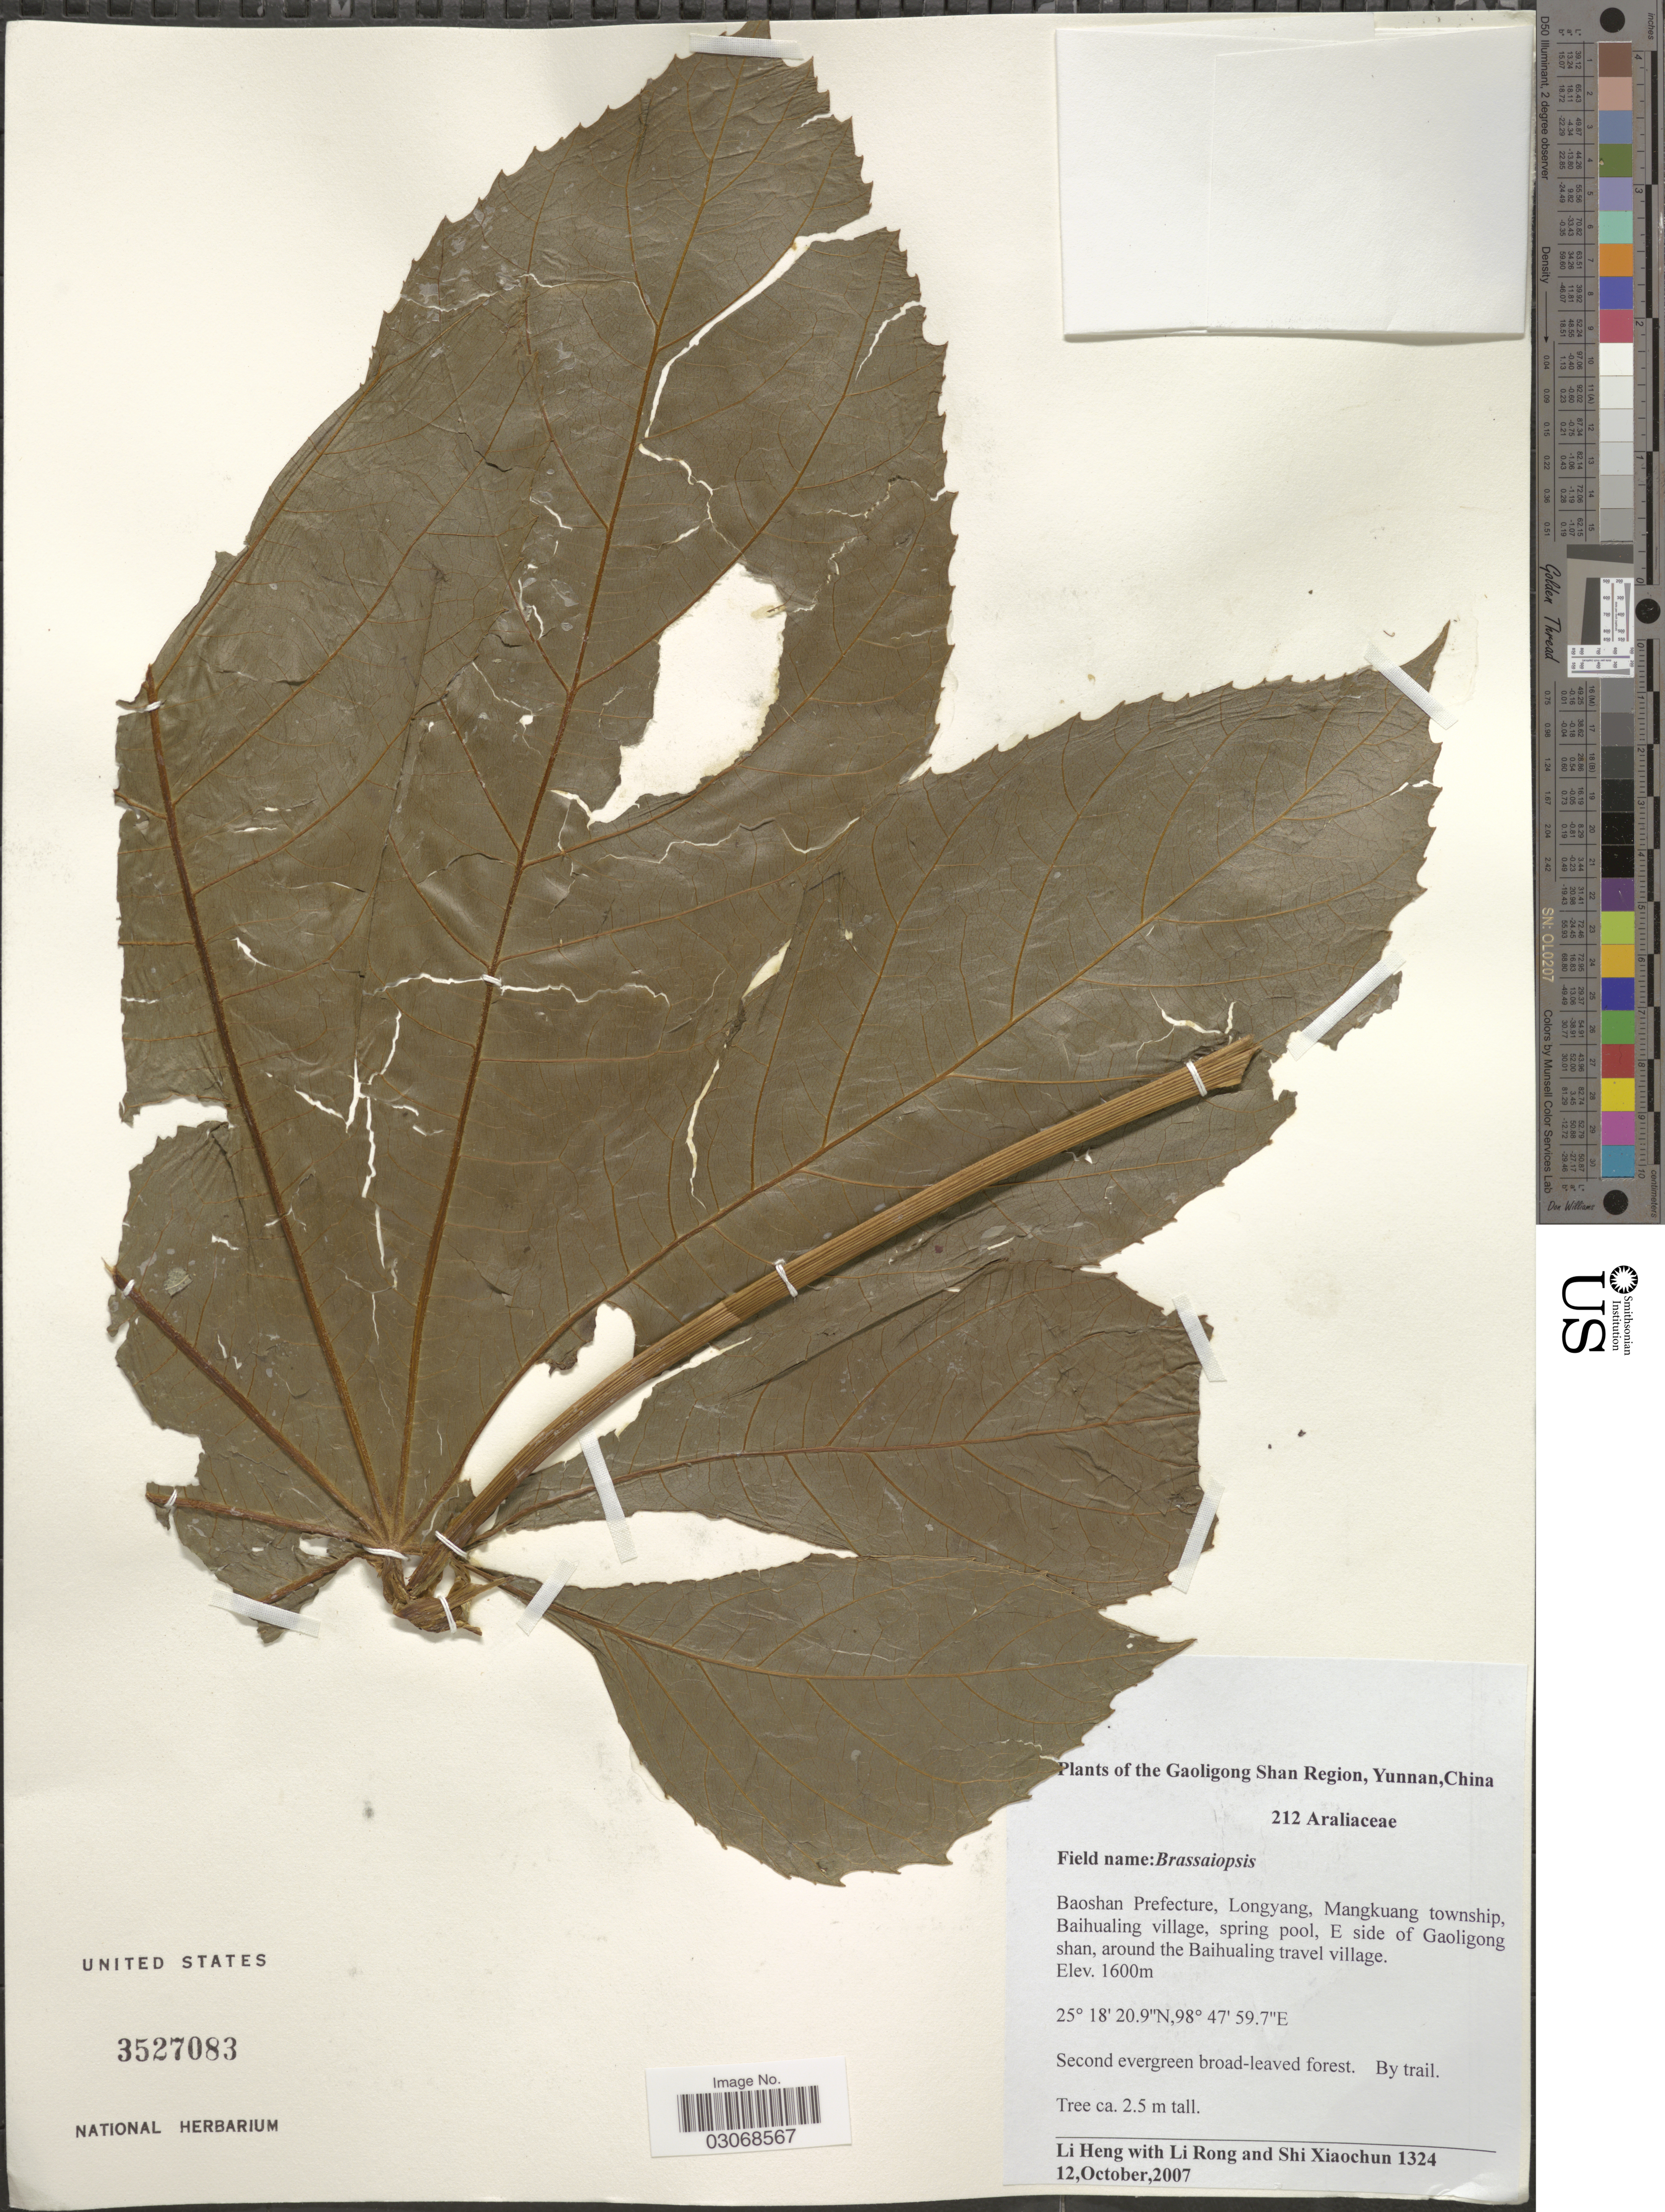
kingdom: Plantae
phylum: Tracheophyta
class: Magnoliopsida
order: Apiales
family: Araliaceae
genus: Brassaiopsis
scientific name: Brassaiopsis sp.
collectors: L. Heng, R. Li & X. C. Shi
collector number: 1324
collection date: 2007-10-12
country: China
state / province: Yunnan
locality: The Gaoligong Shan Region, Baoshan Prefecture, Longyang, Mangkuang township, Baihualing village, spring pool, E side of Gaoligong shan, around the Baihualing travel village.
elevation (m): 1600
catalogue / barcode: US 3527083